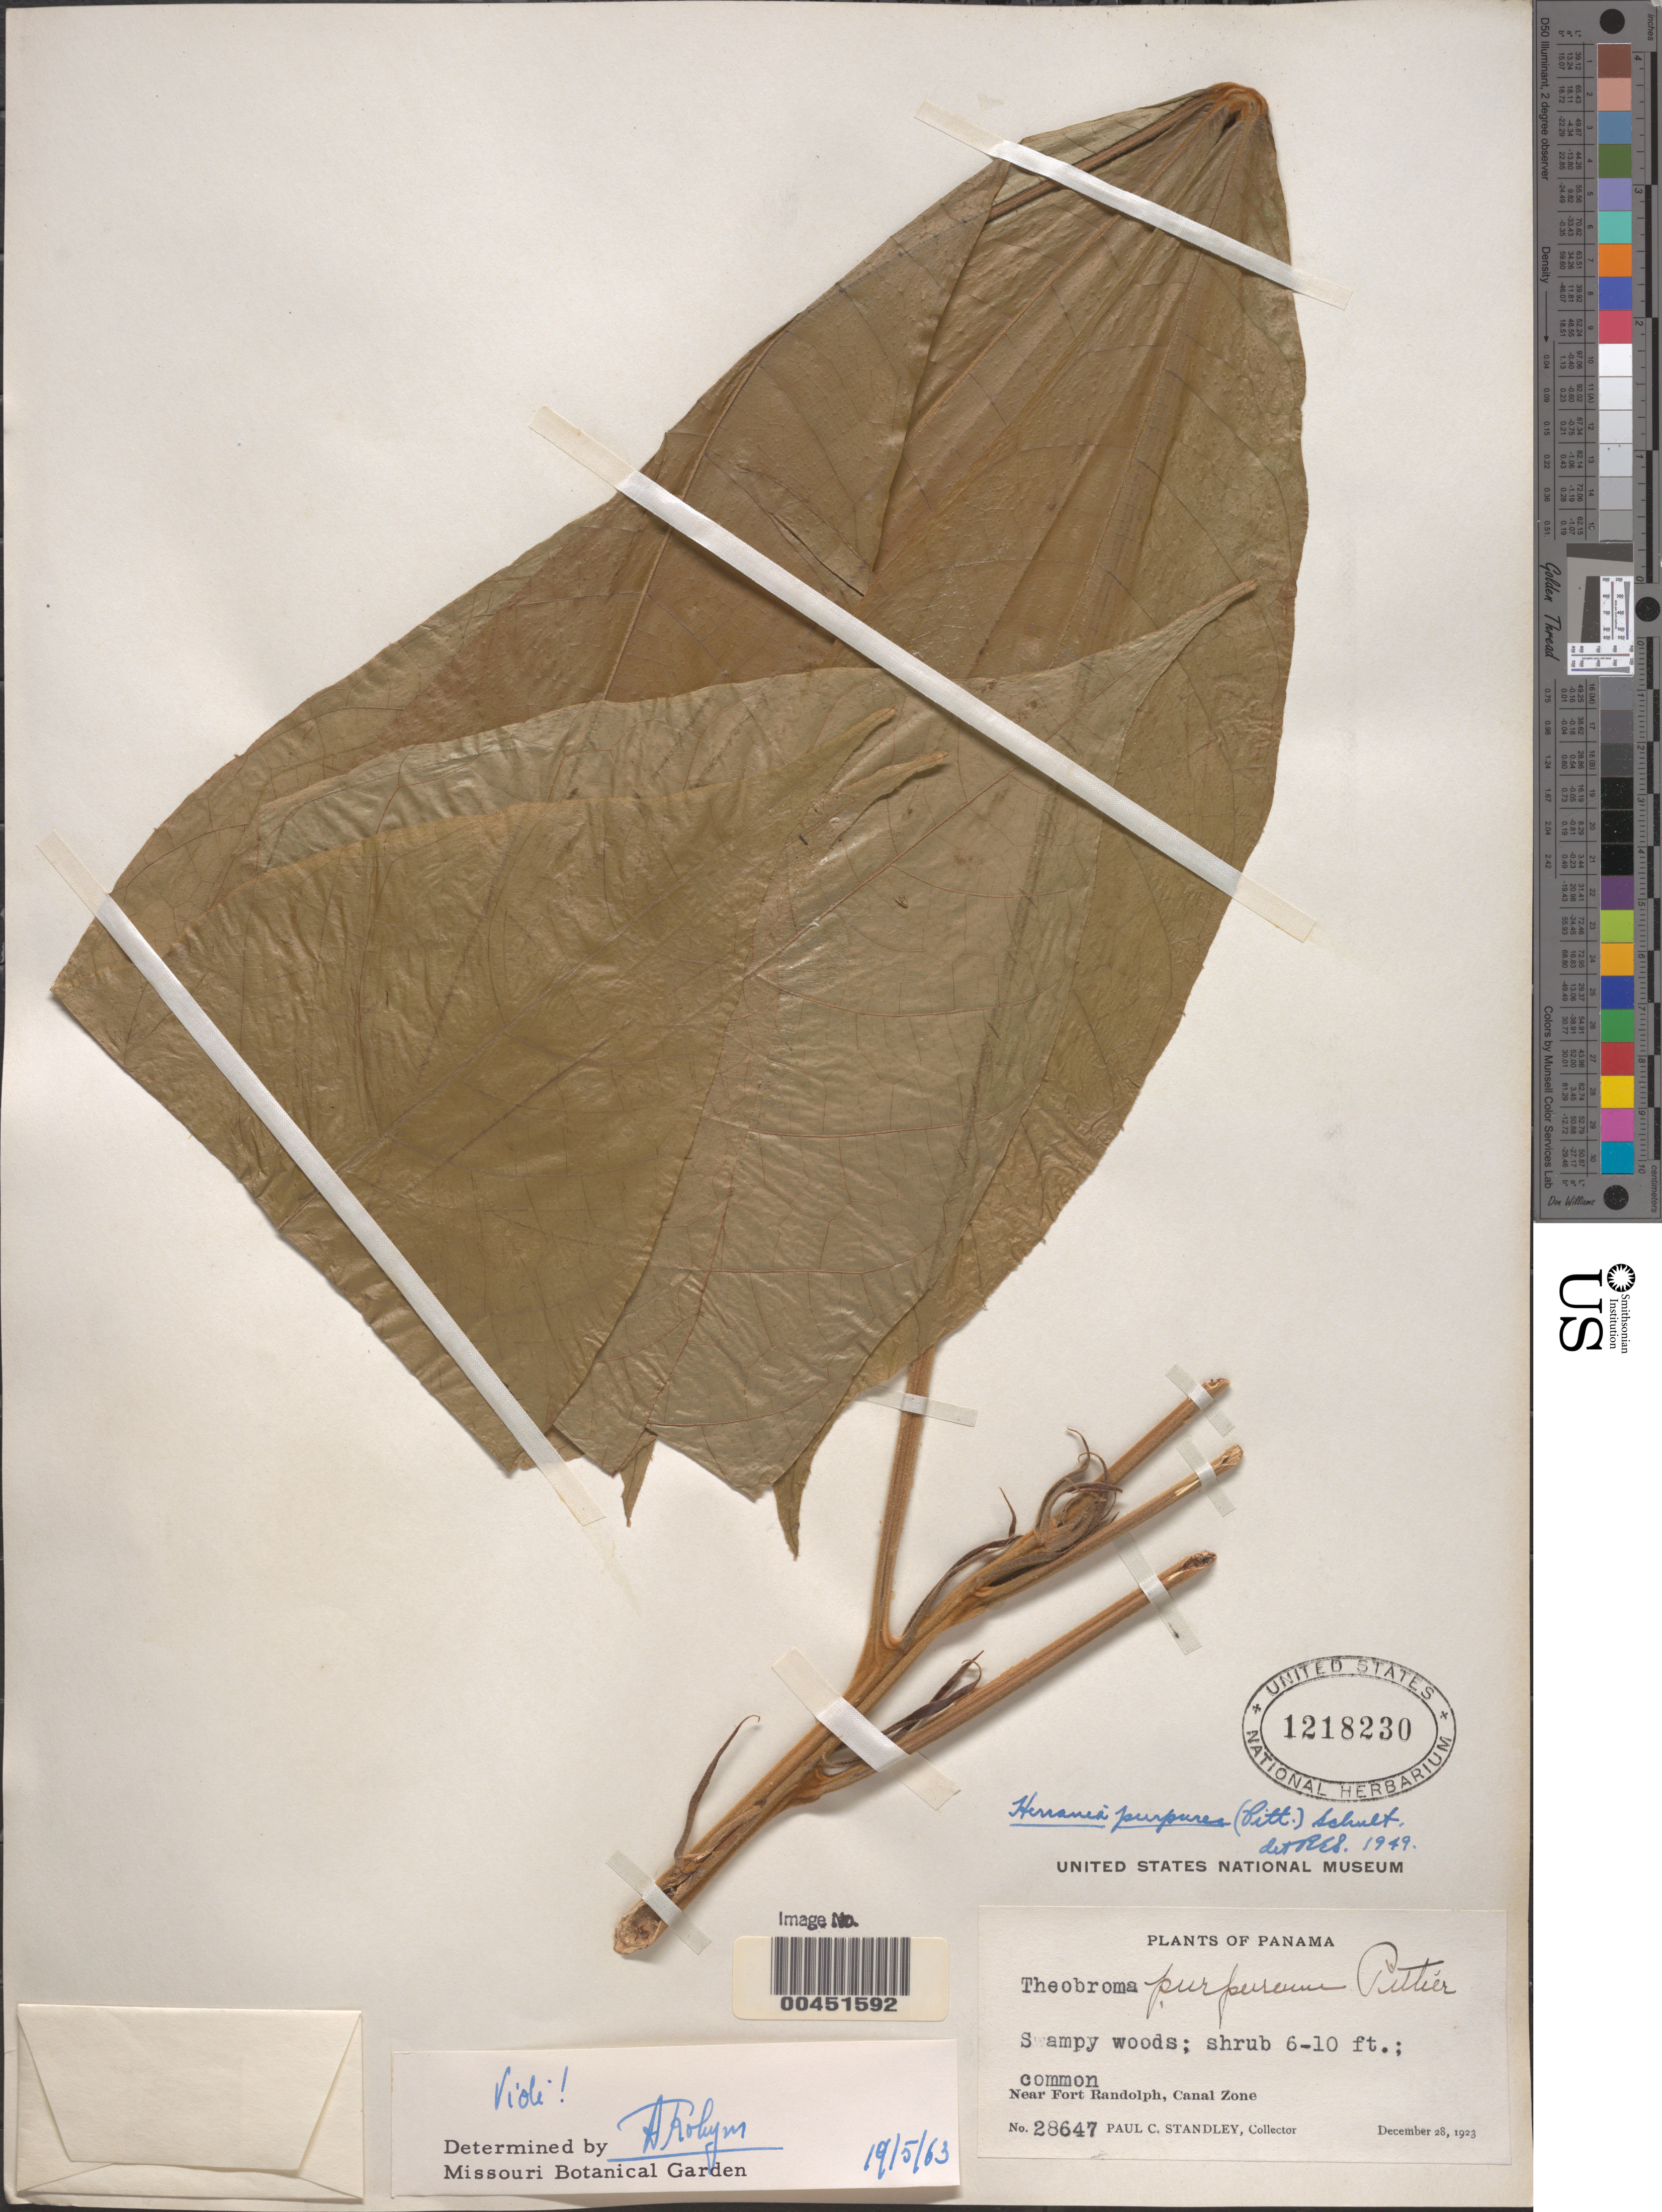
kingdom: Plantae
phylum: Tracheophyta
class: Magnoliopsida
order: Malvales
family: Malvaceae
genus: Theobroma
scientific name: Theobroma purpureum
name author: Pittier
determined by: Dorr, L. J., (BOT), Smithsonian Institution - National Museum of Natural History (UNITED STATES)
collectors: P. C. Standley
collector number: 28647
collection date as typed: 28 Dec 1923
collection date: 1923-12-28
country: Panama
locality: near Fort Randolph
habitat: swampy woods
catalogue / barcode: US 1218230